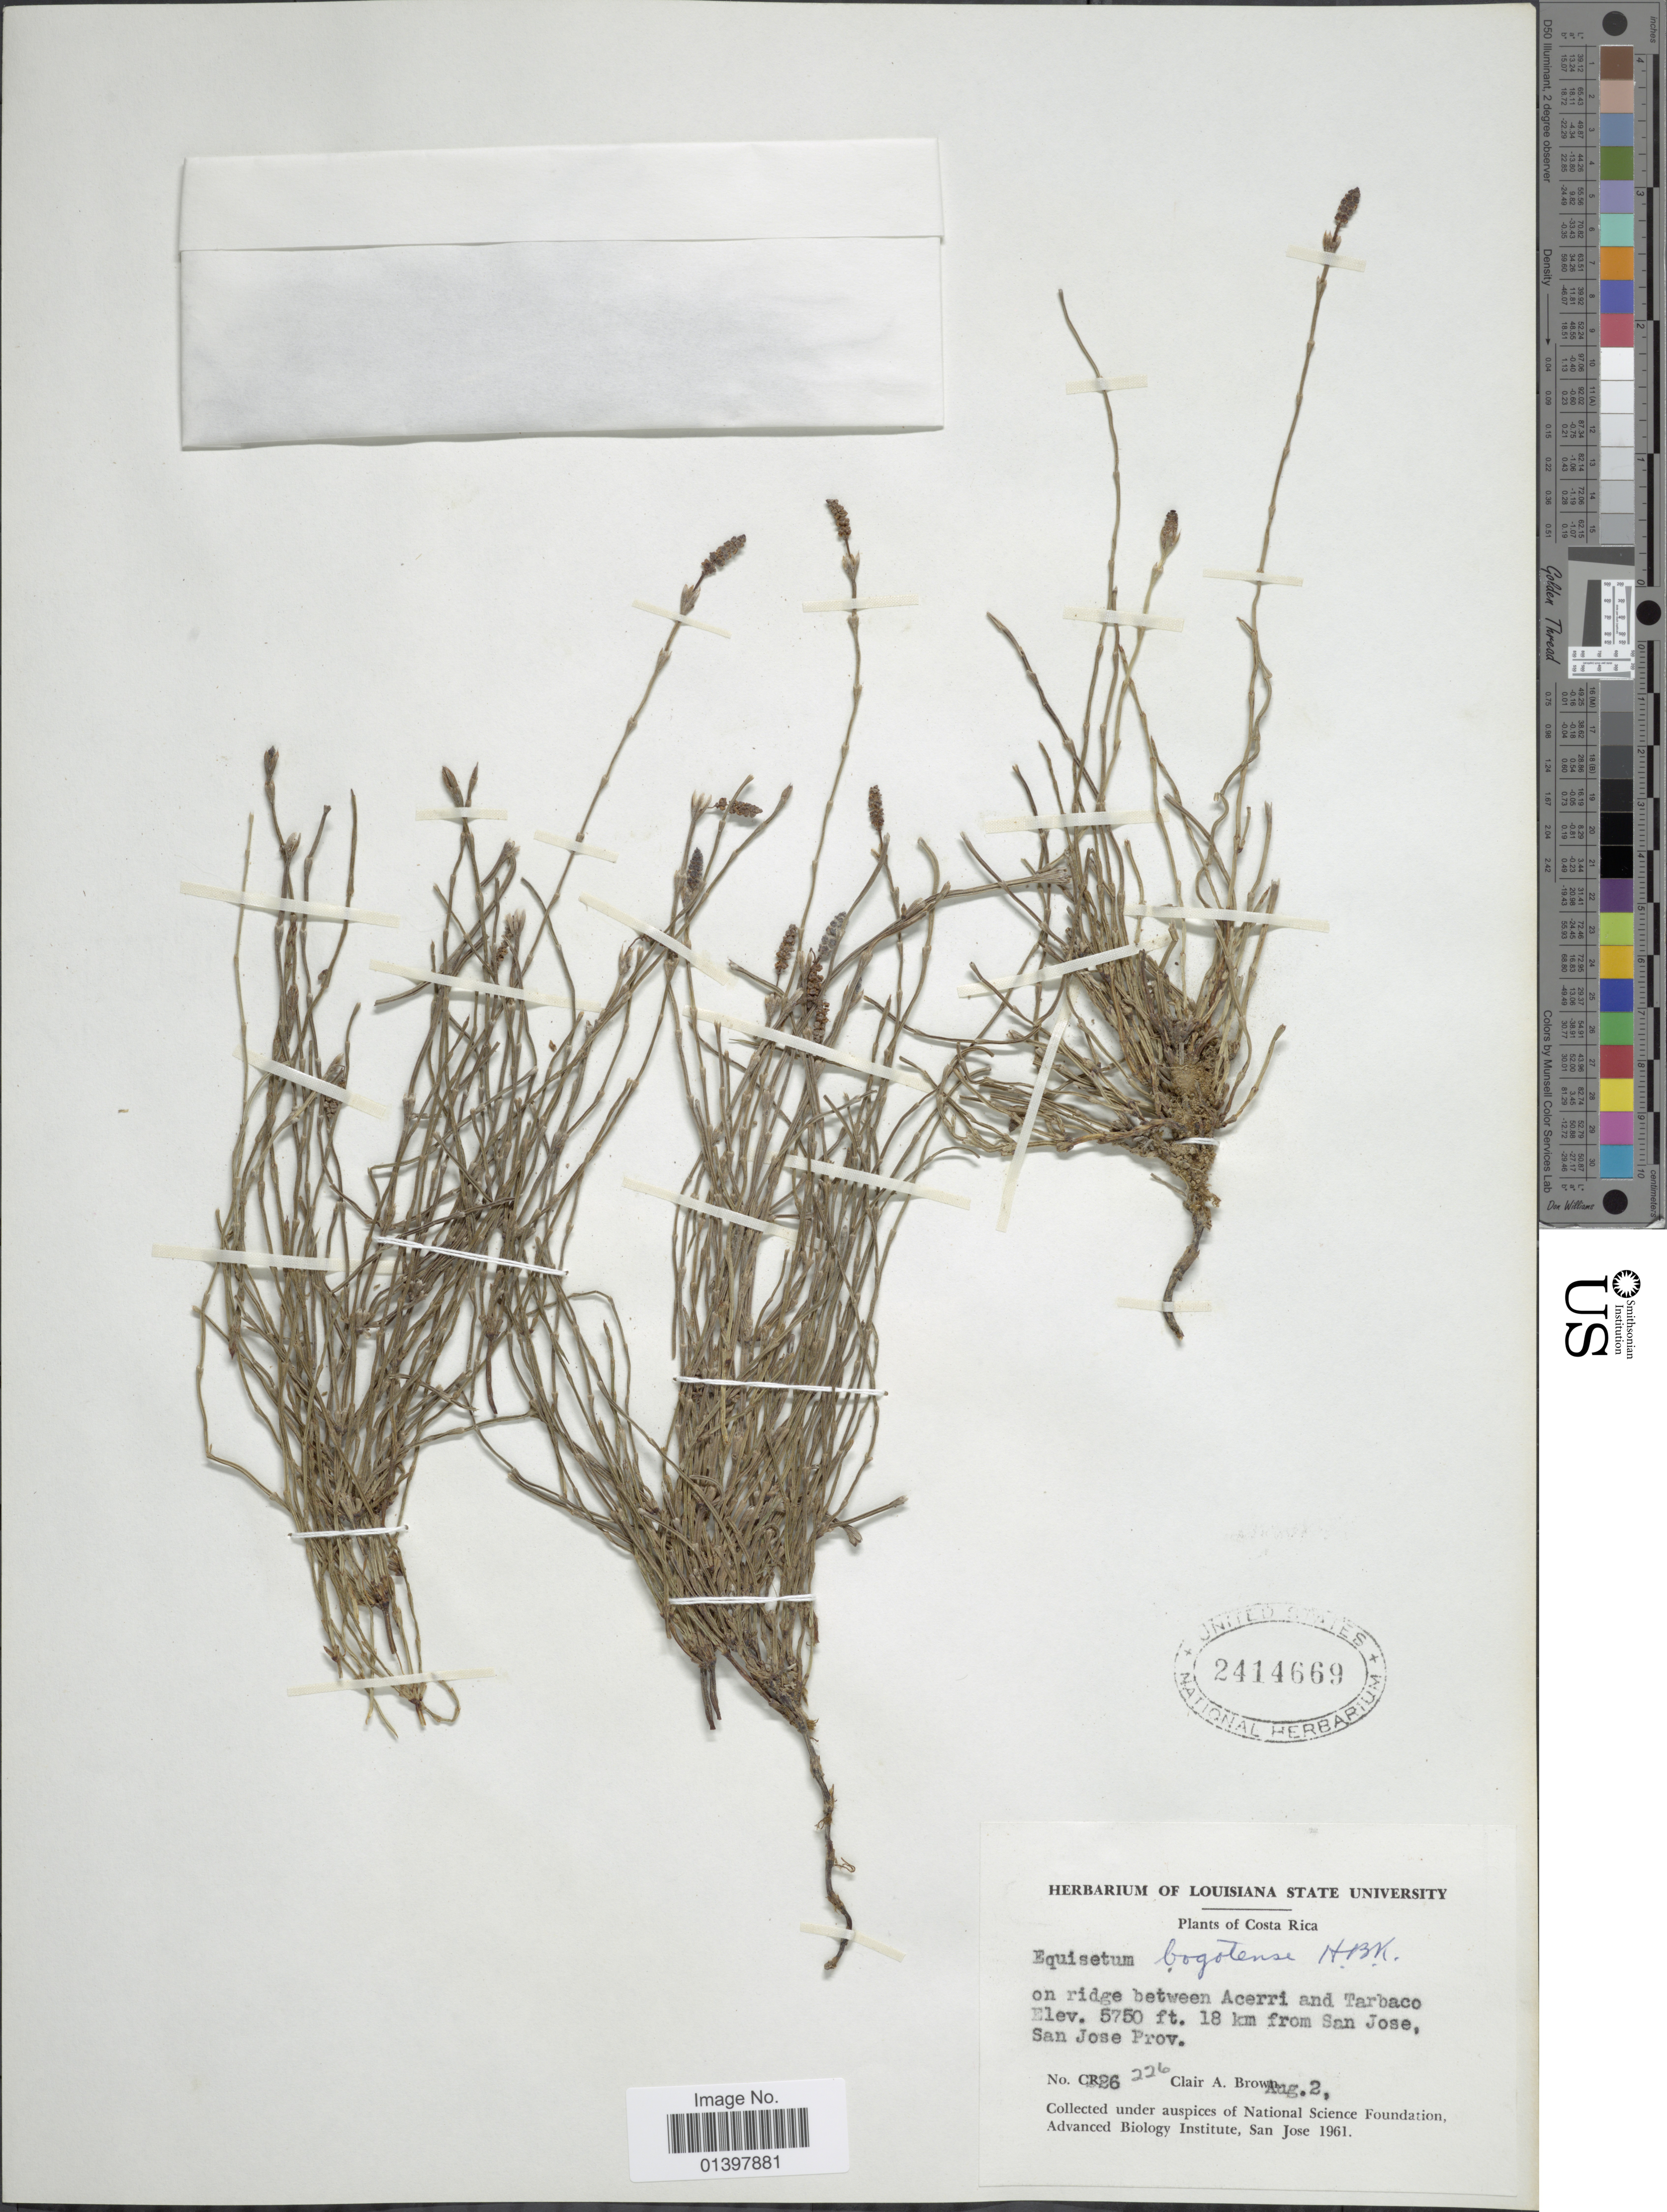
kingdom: Plantae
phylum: Tracheophyta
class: Polypodiopsida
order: Equisetales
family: Equisetaceae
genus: Equisetum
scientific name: Equisetum bogotense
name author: Kunth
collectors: C. A. Brown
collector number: CR 226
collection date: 1961-08-02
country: Costa Rica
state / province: San José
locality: On ridge between Acerri and Tarbaco, 18 km from San Jose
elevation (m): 1753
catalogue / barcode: US 2414669